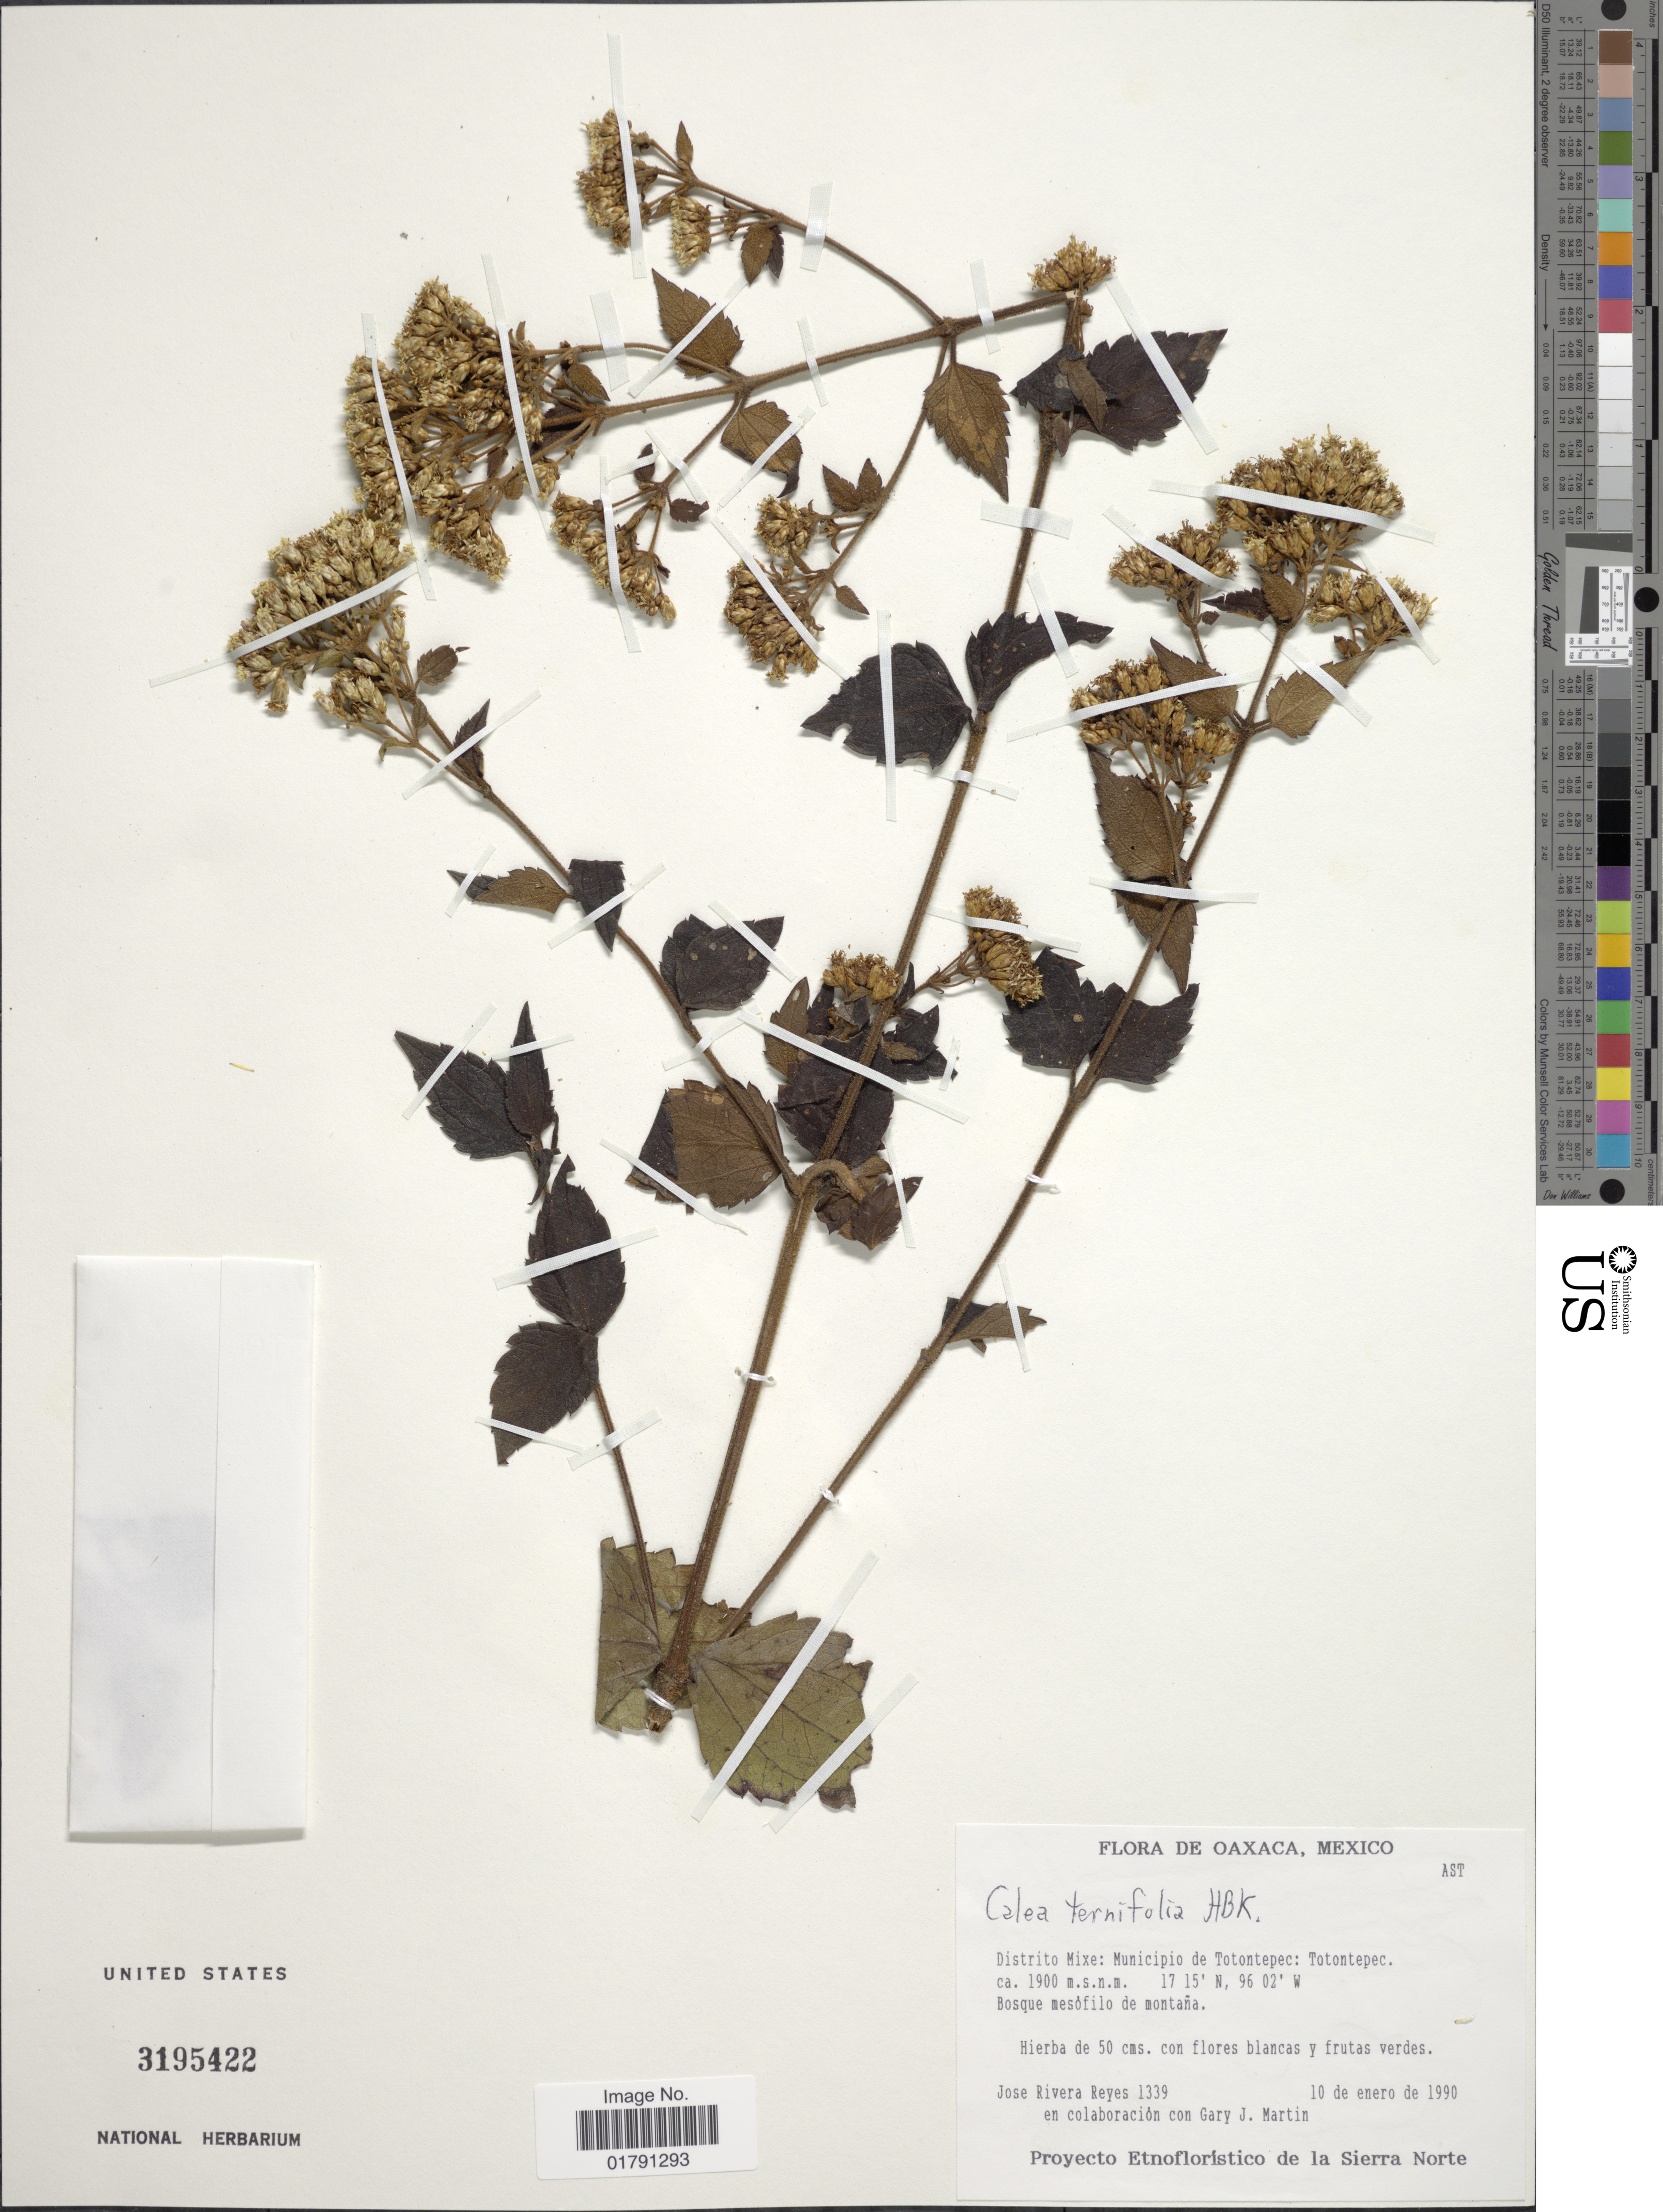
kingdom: Plantae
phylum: Tracheophyta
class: Magnoliopsida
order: Asterales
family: Asteraceae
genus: Calea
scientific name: Calea ternifolia var. ternifolia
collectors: J. Reyes & G. J. Martin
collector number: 1339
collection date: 1990-01-10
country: Mexico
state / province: Oaxaca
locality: Distrito Mixe, Municipio de Totontepec, Totontepec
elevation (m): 1900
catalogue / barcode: US 3195422